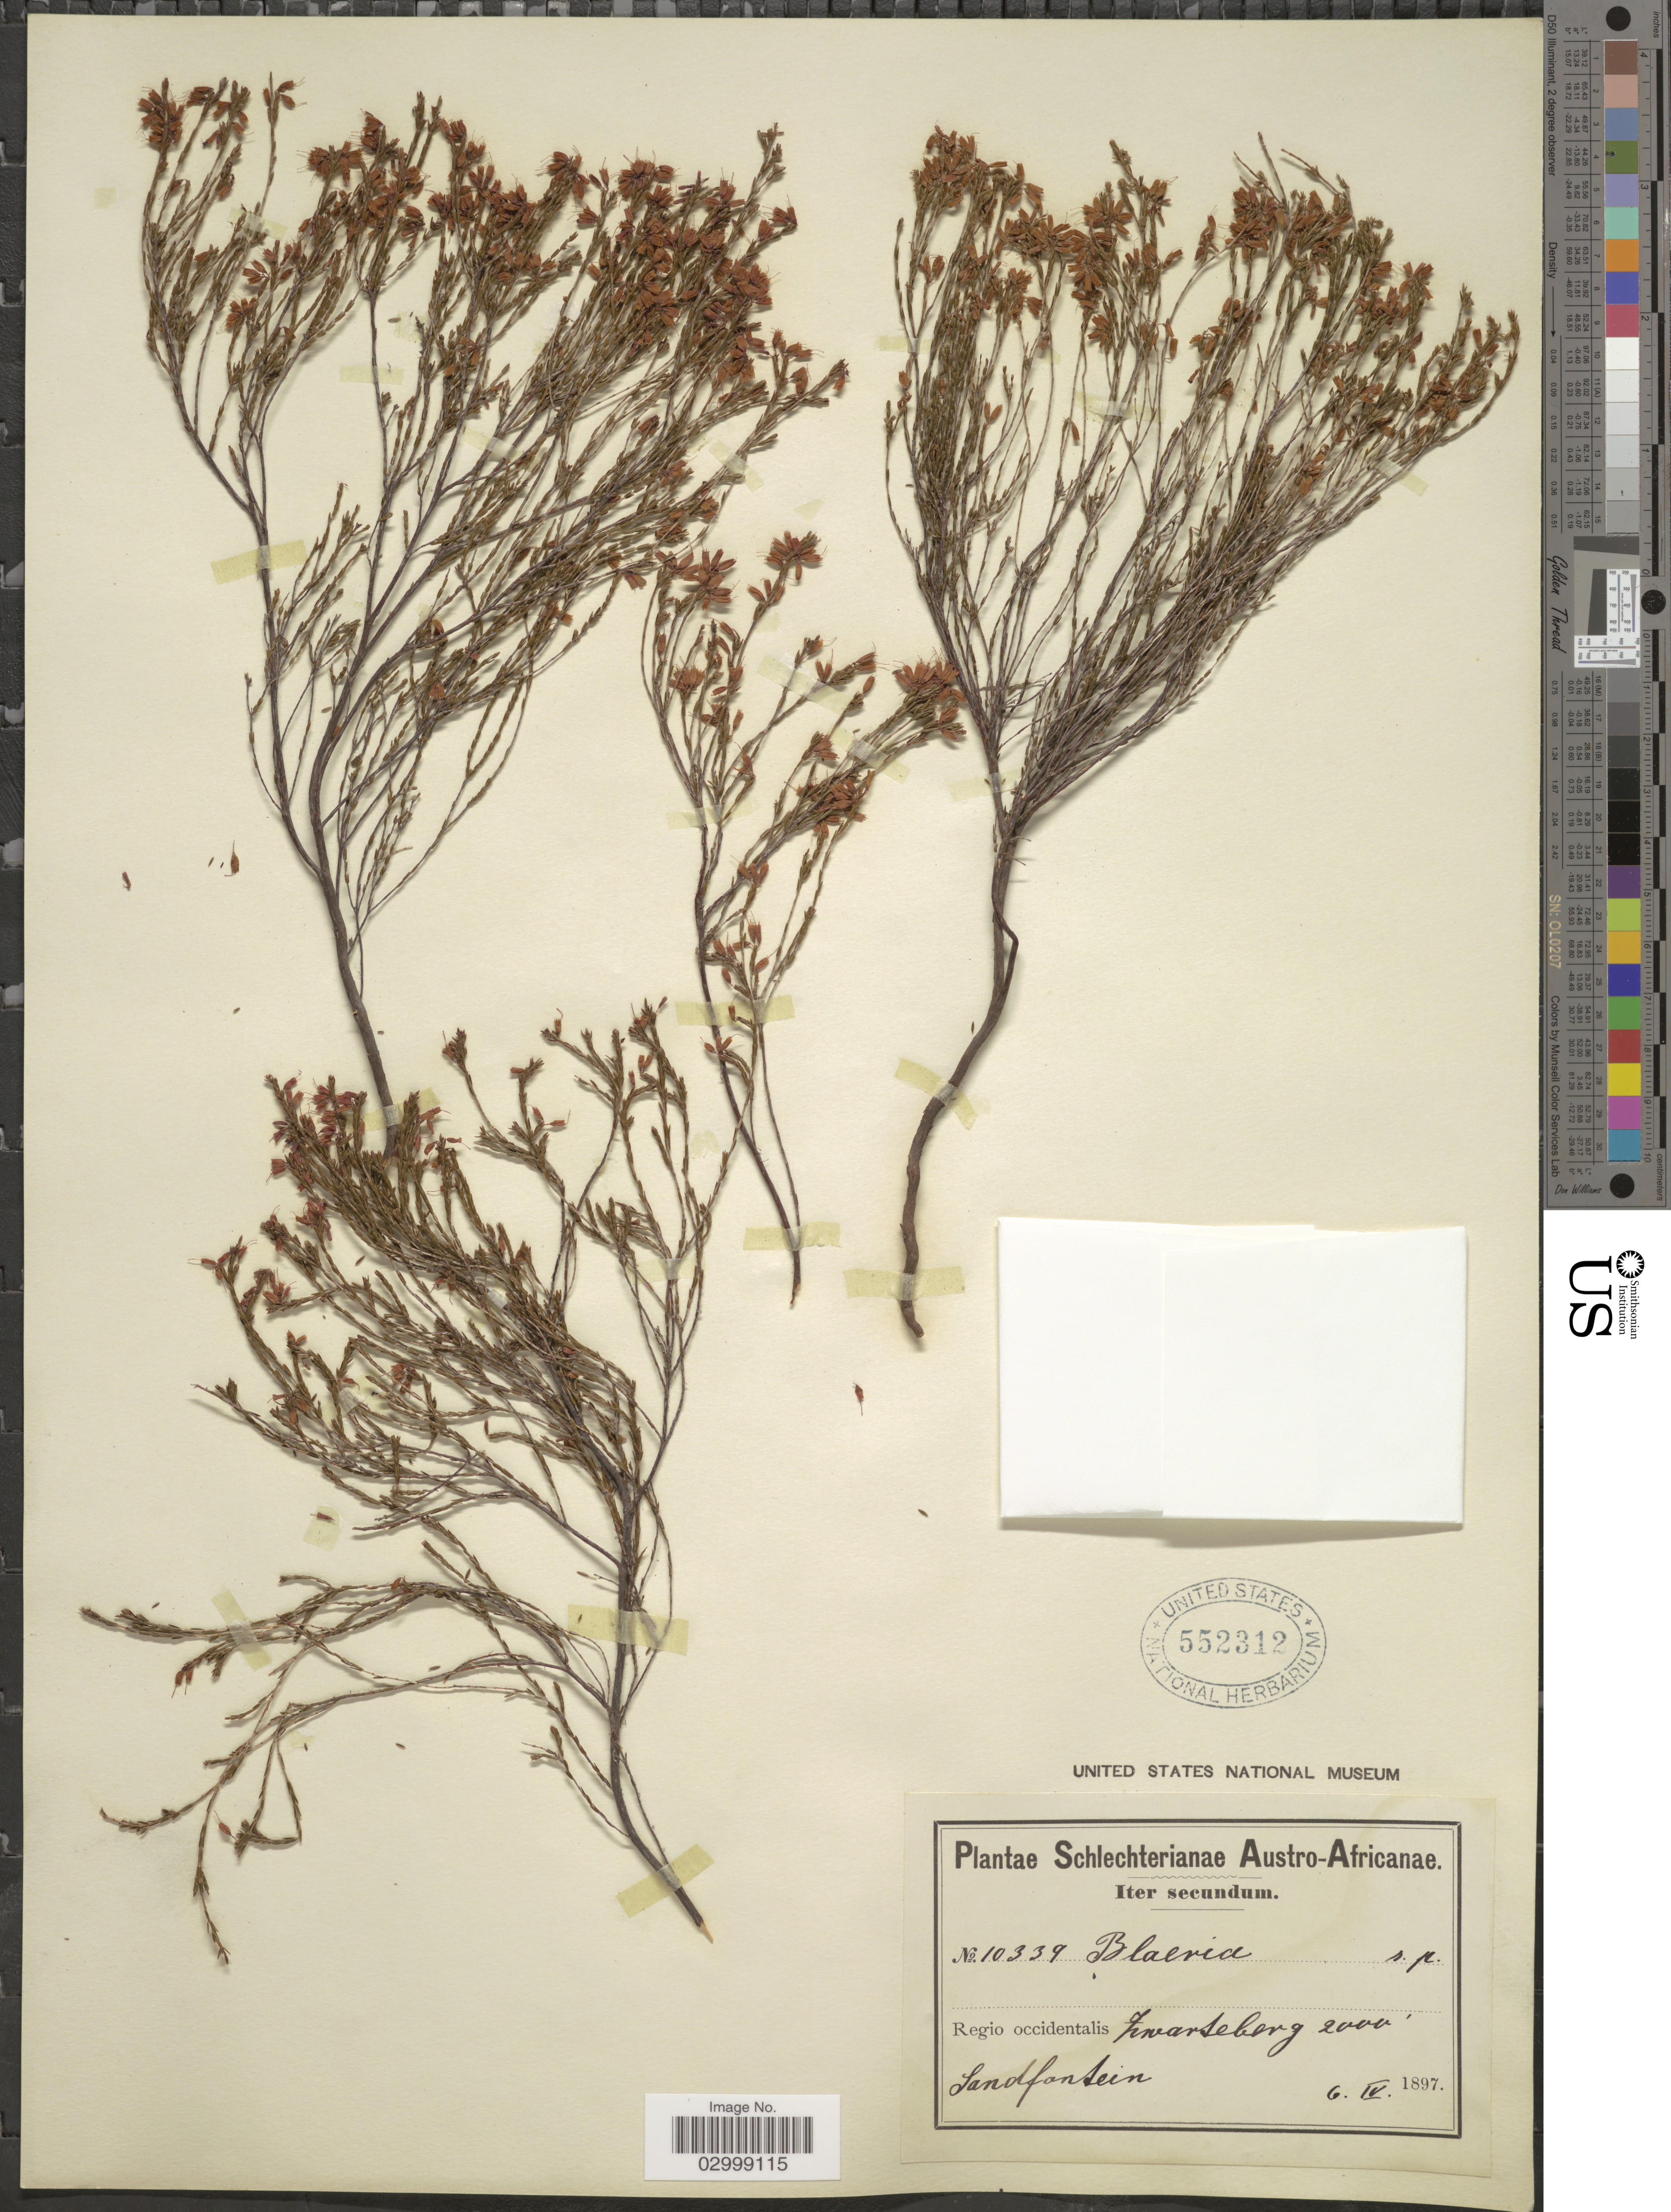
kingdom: Plantae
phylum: Tracheophyta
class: Magnoliopsida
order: Ericales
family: Ericaceae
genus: Blaeria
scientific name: Blaeria sp.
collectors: Schlechter, --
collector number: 10339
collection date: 1897-04-06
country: South Africa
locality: Austro-Africanae, Regio occidentalis, Zwartenberg, Sandfontein.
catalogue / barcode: US 552312